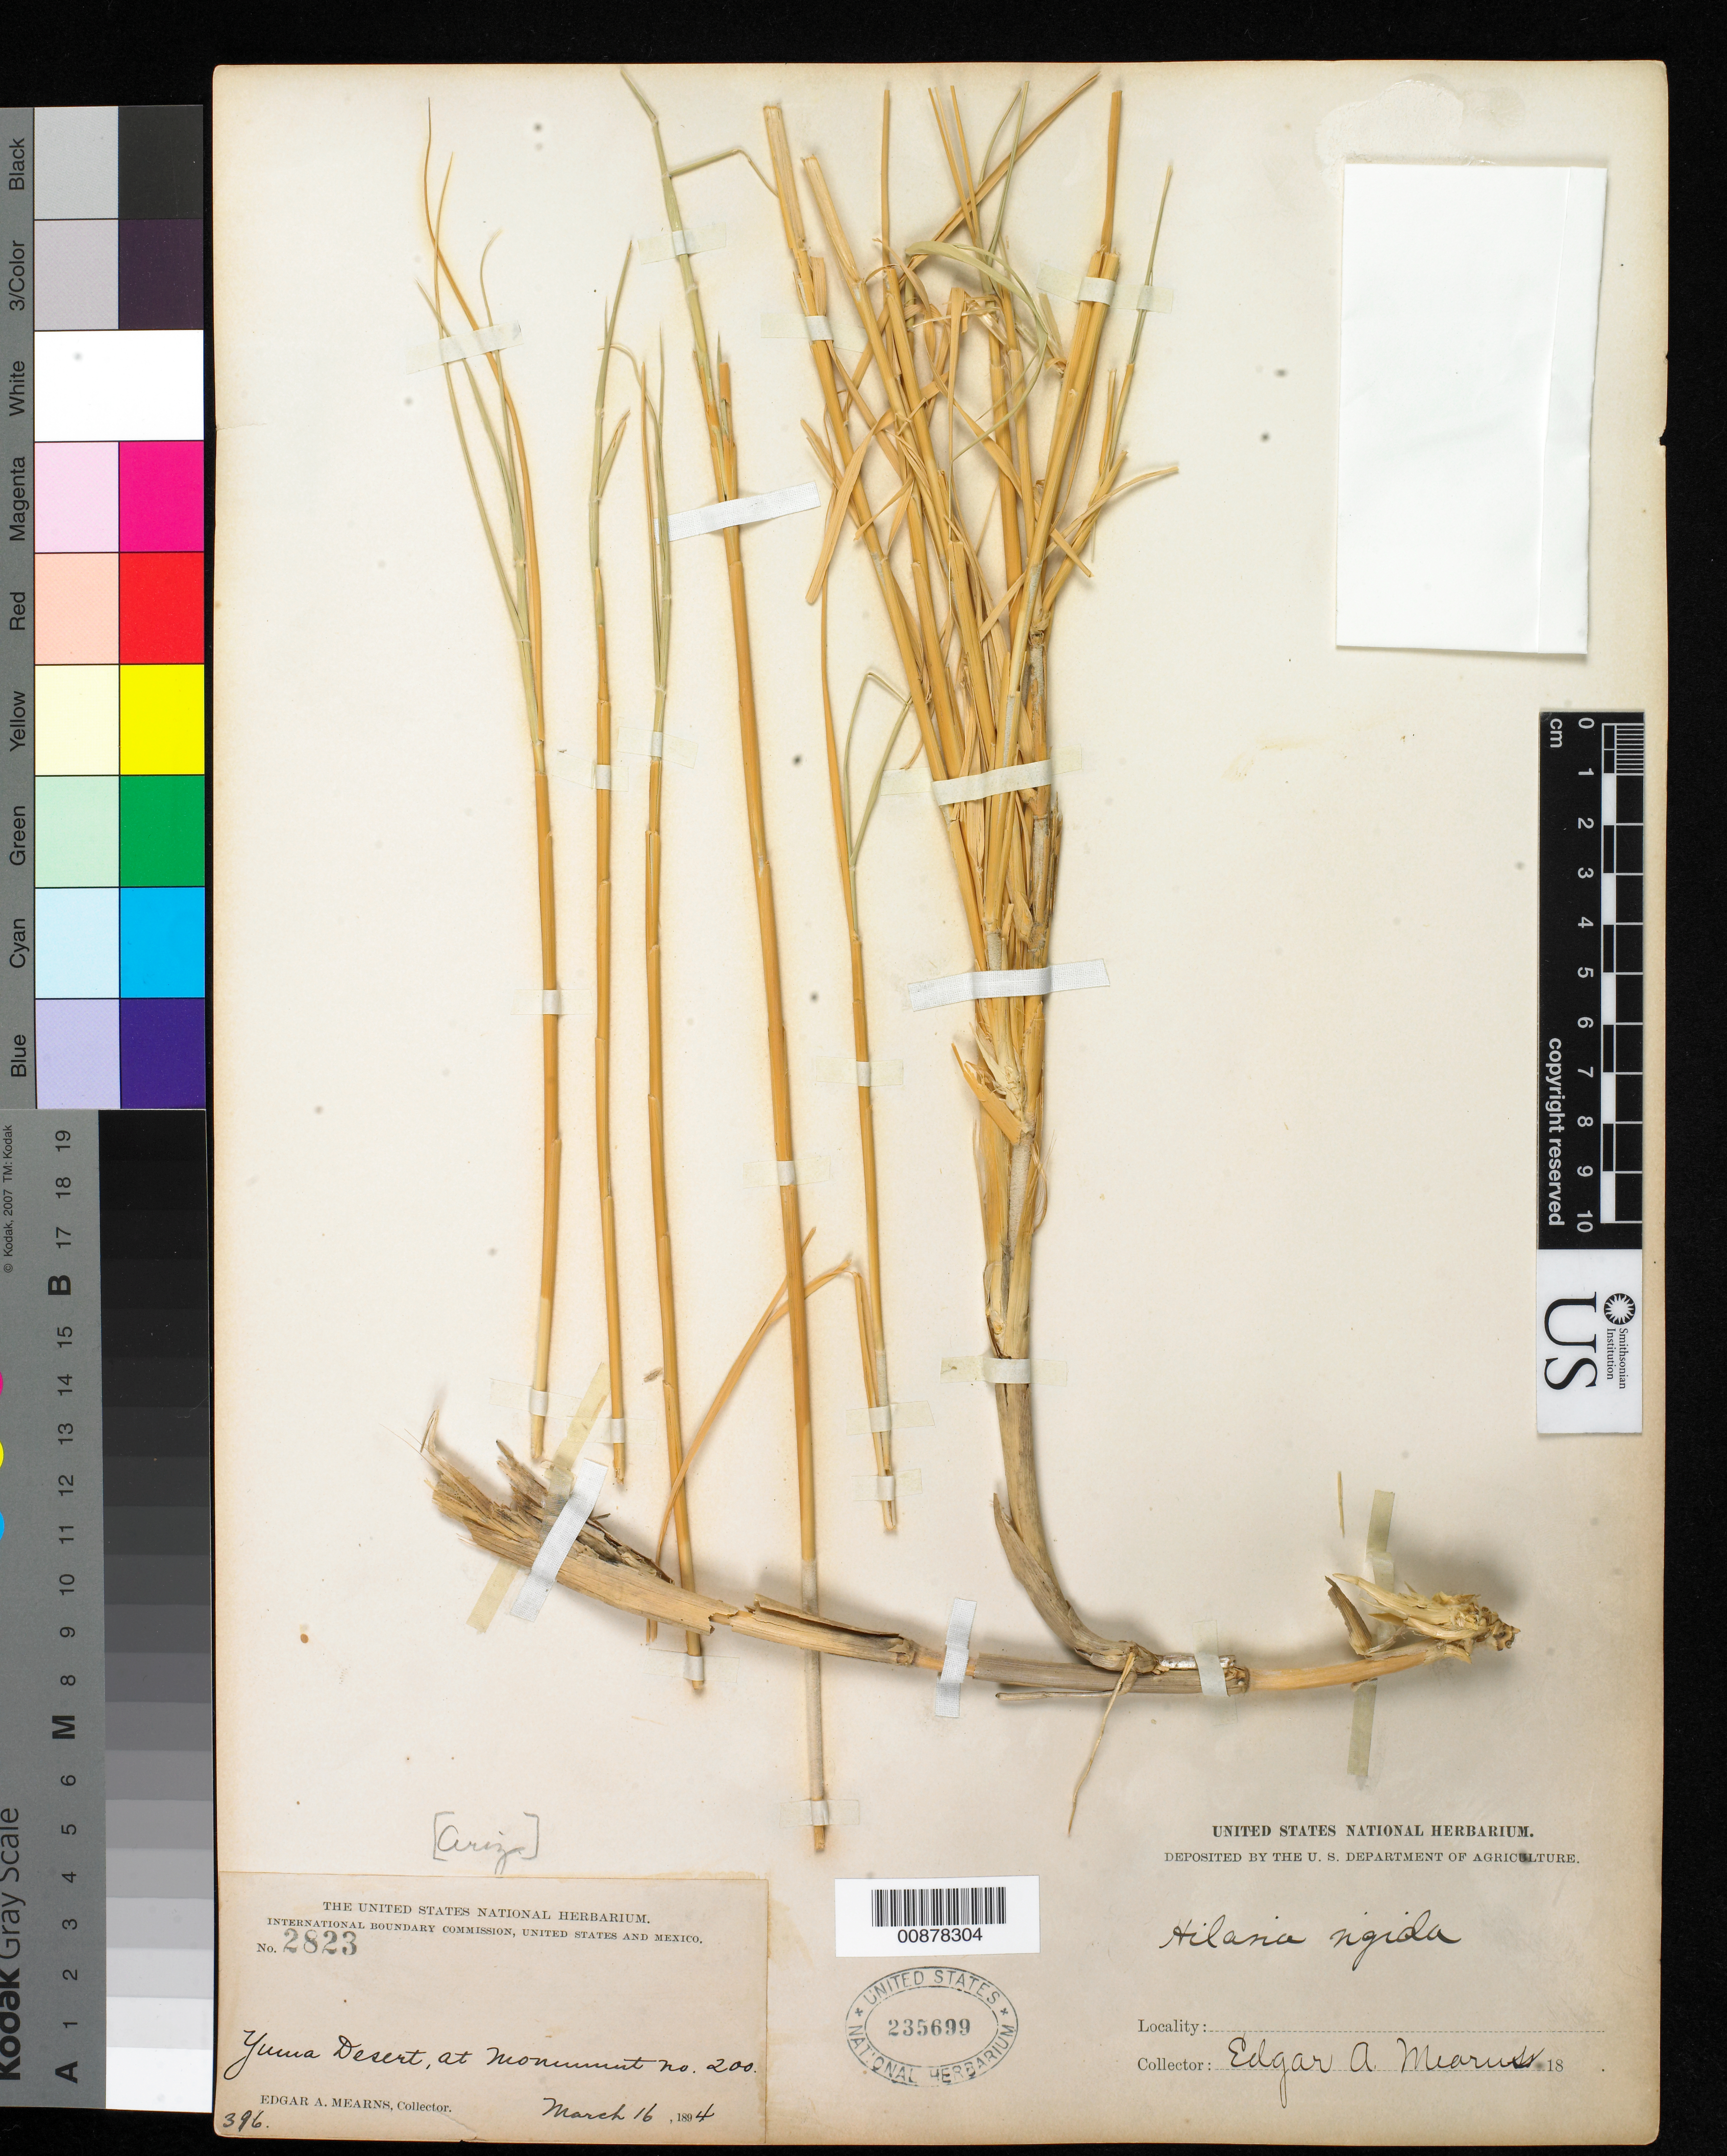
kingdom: Plantae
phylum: Tracheophyta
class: Liliopsida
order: Poales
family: Poaceae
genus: Hilaria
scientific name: Hilaria rigida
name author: (Thurb.) Benth. ex Scribn.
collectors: E. A. Mearns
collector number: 2823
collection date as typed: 16 Mar 1894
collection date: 1894-03-16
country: United States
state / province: Arizona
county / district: Yuma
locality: Yuma Desert, at Monument no. 200.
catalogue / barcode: US 235699